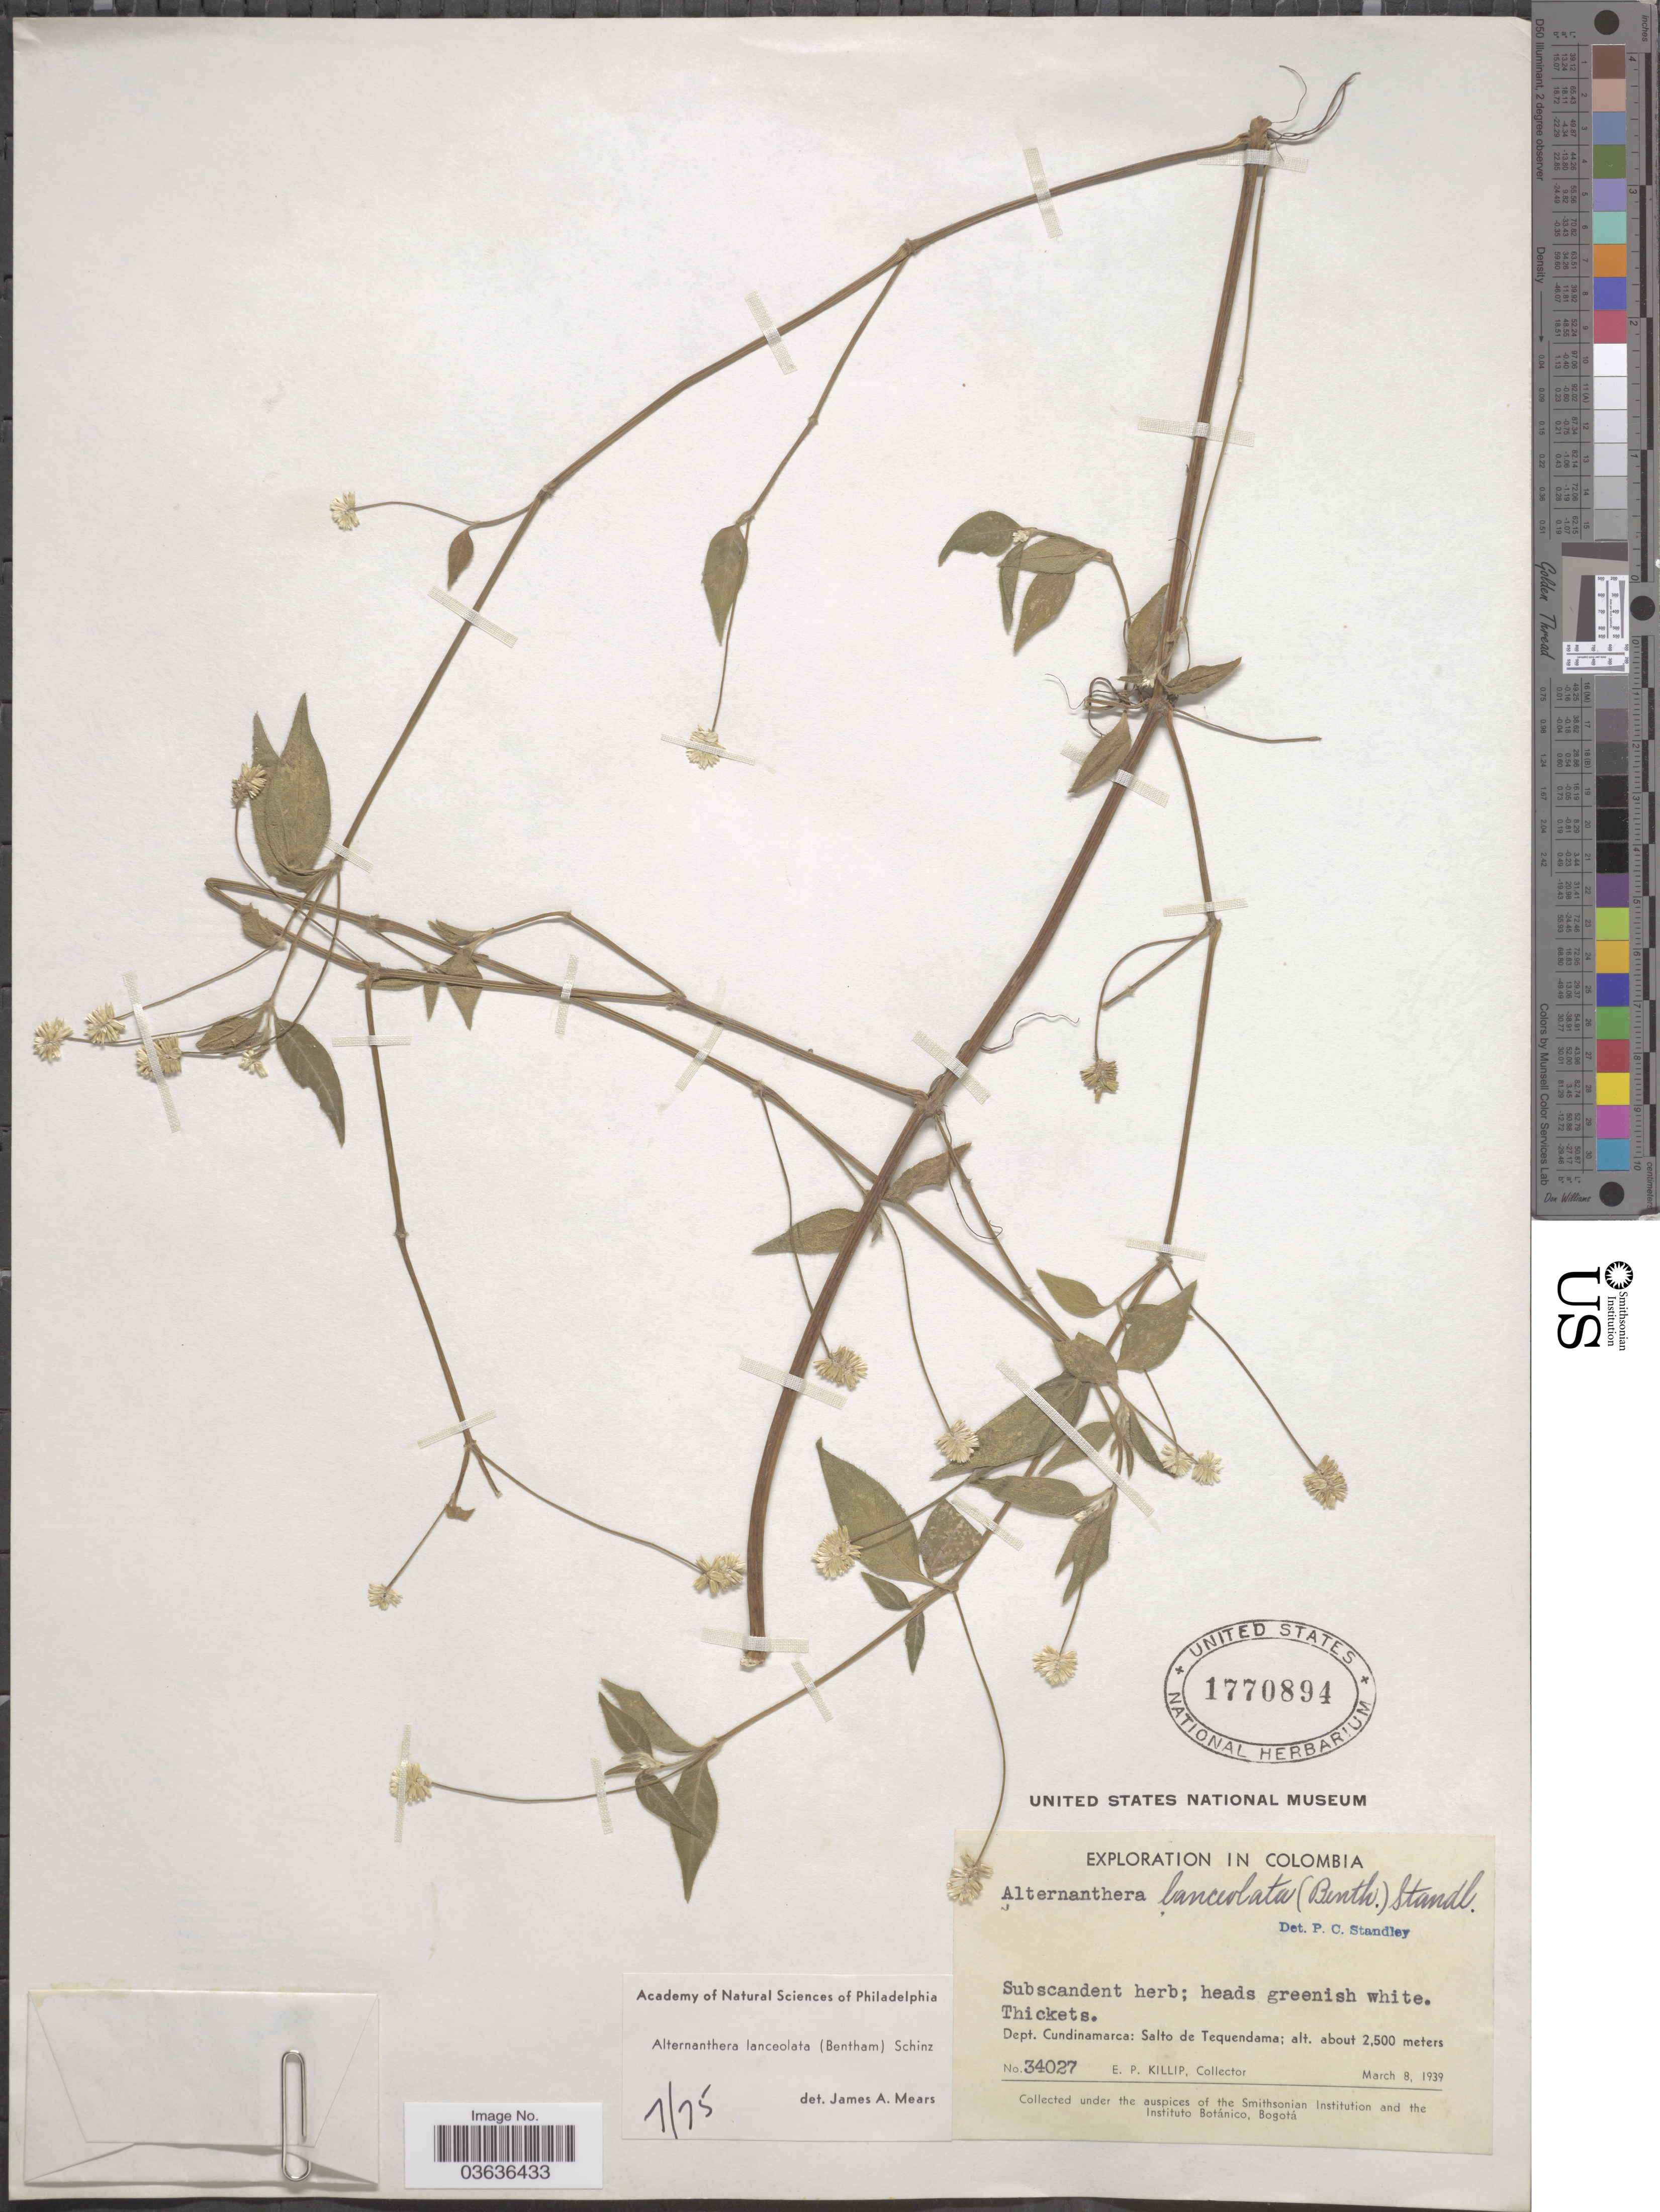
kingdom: Plantae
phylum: Tracheophyta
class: Magnoliopsida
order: Caryophyllales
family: Amaranthaceae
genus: Alternanthera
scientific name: Alternanthera lanceolata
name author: (Benth.) Schinz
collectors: E. P. Killip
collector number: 34027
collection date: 1939-03-08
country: Colombia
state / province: Cundinamarca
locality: Dept. Cundinamarca: Salto de Tequendama.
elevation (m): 2500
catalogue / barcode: US 1770894